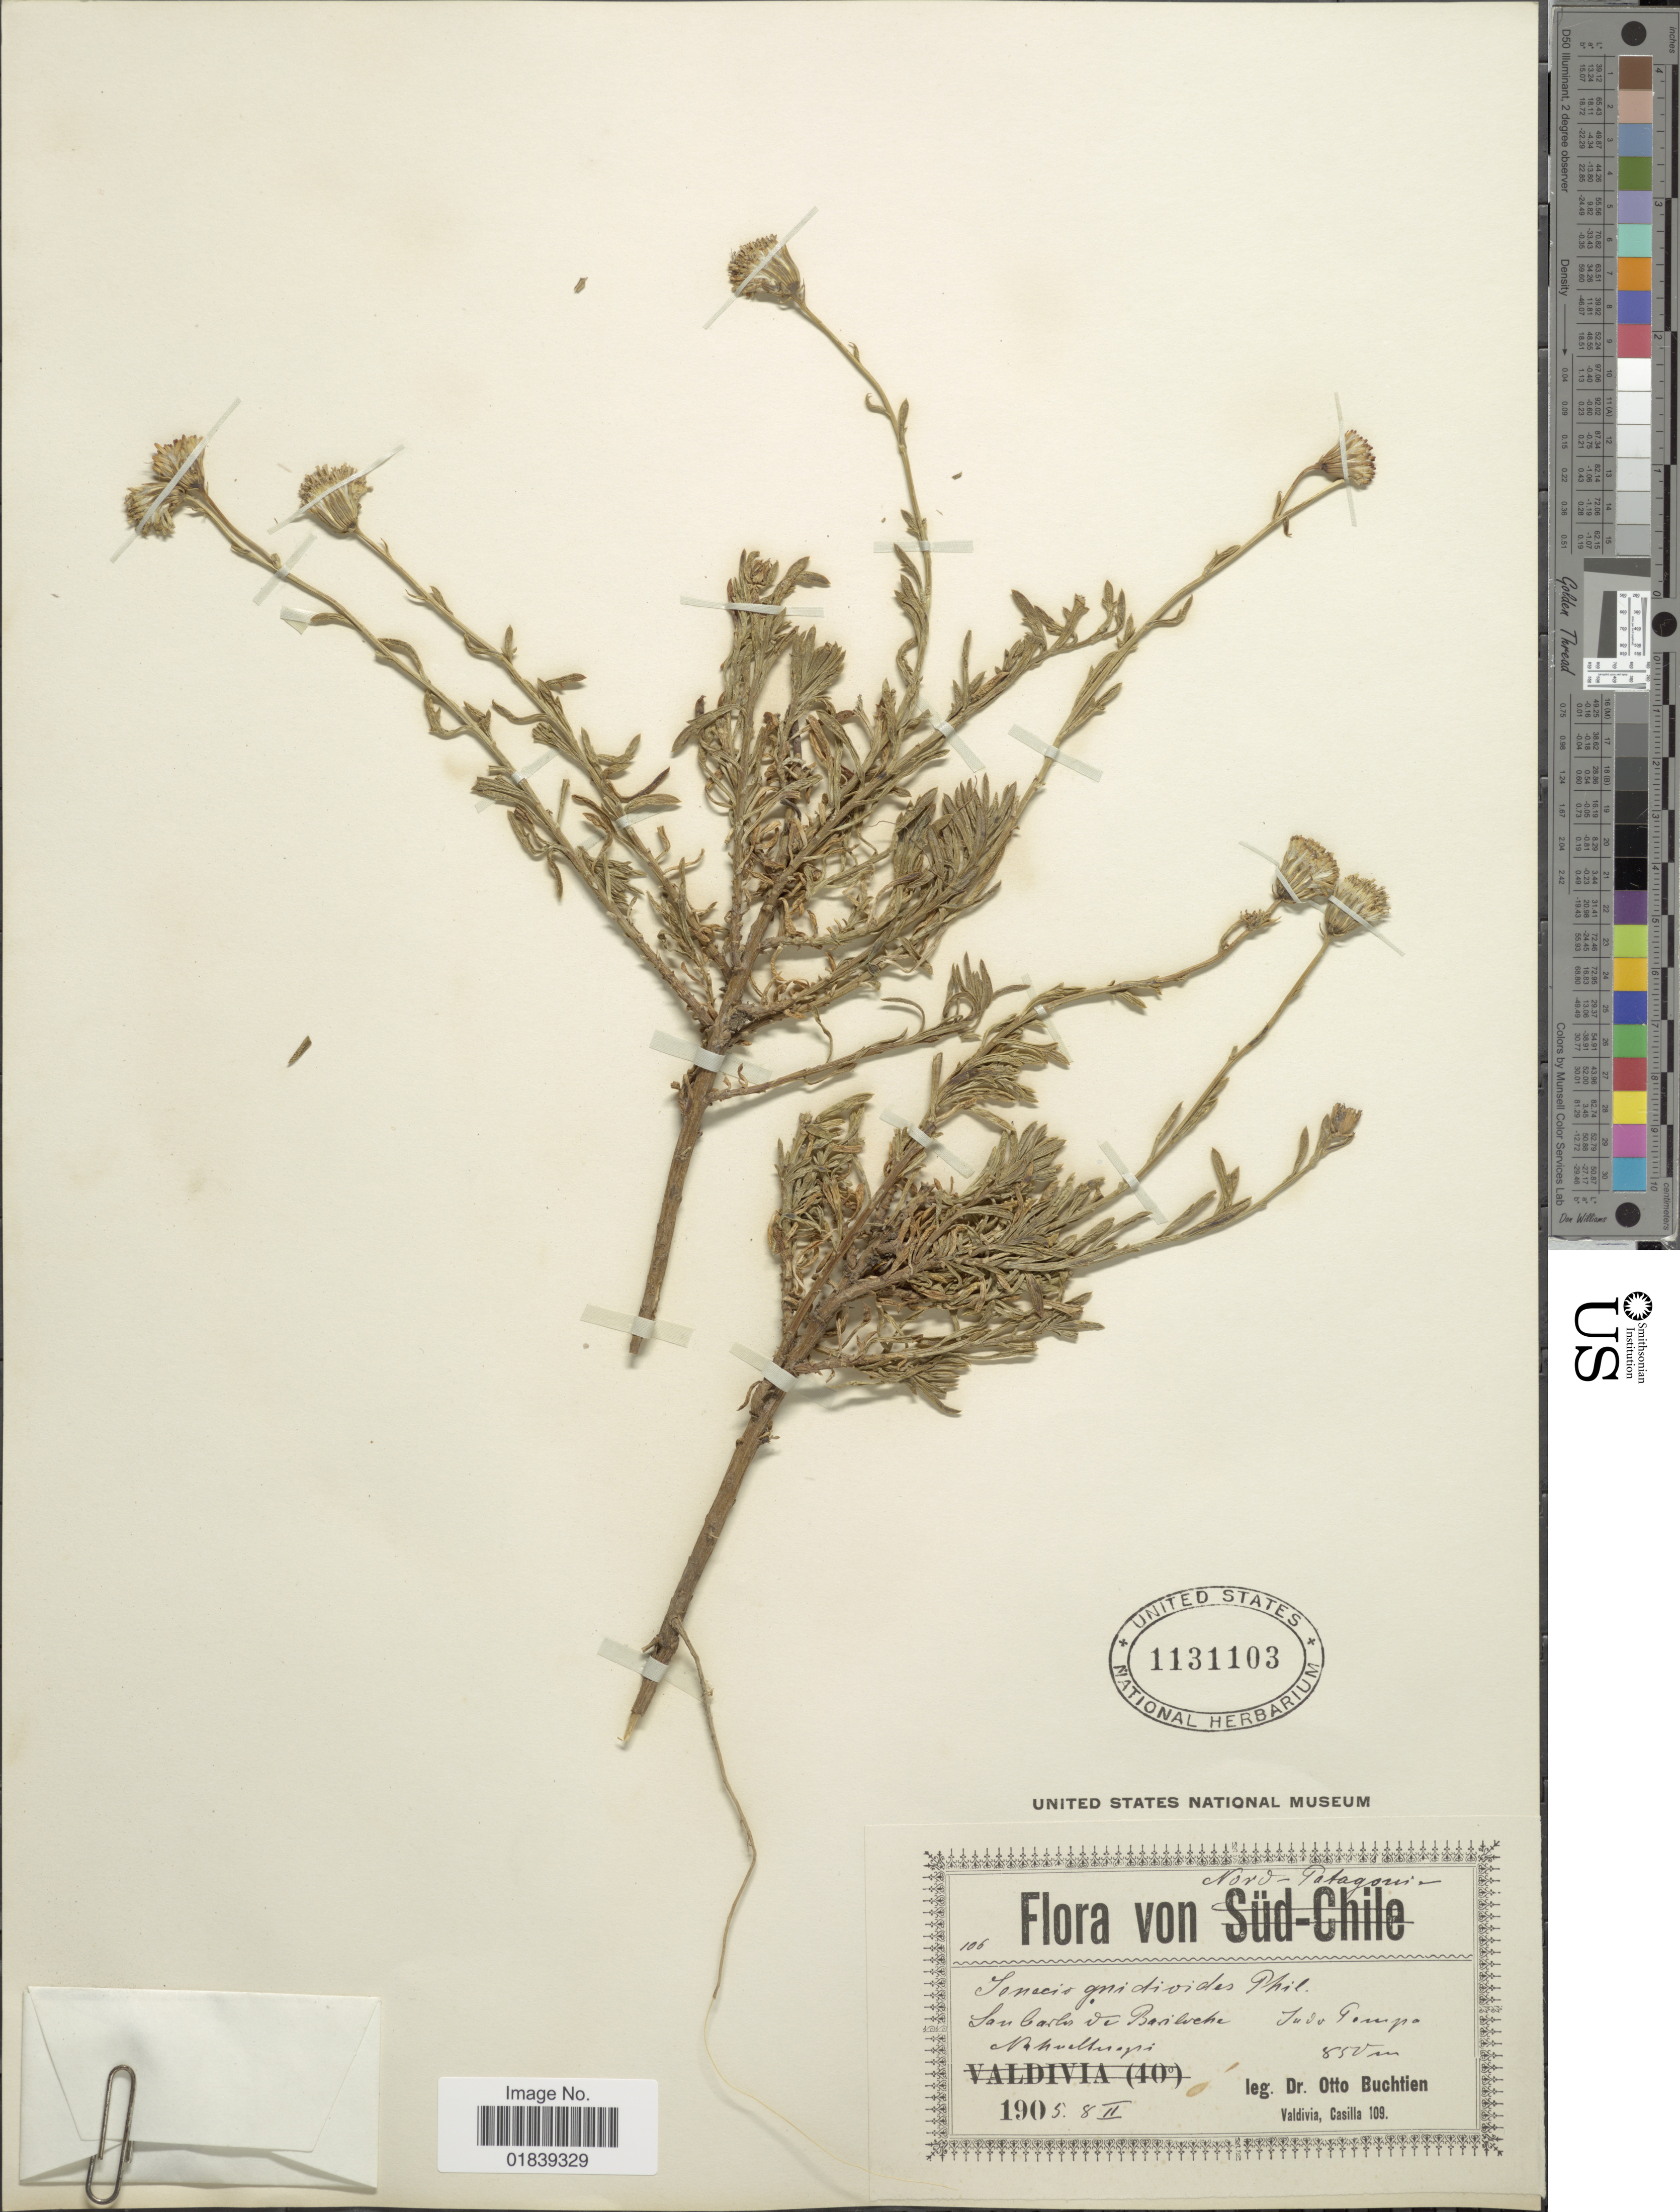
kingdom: Plantae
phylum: Tracheophyta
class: Magnoliopsida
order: Asterales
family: Asteraceae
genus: Senecio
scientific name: Senecio gnidioides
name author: Phil.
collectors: O. Buchtien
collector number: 106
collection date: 1905-02-08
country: Argentina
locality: Nord-Patagonien, San Carlos de Bariloche, Nahuelhuapi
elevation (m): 850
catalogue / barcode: US 1131103